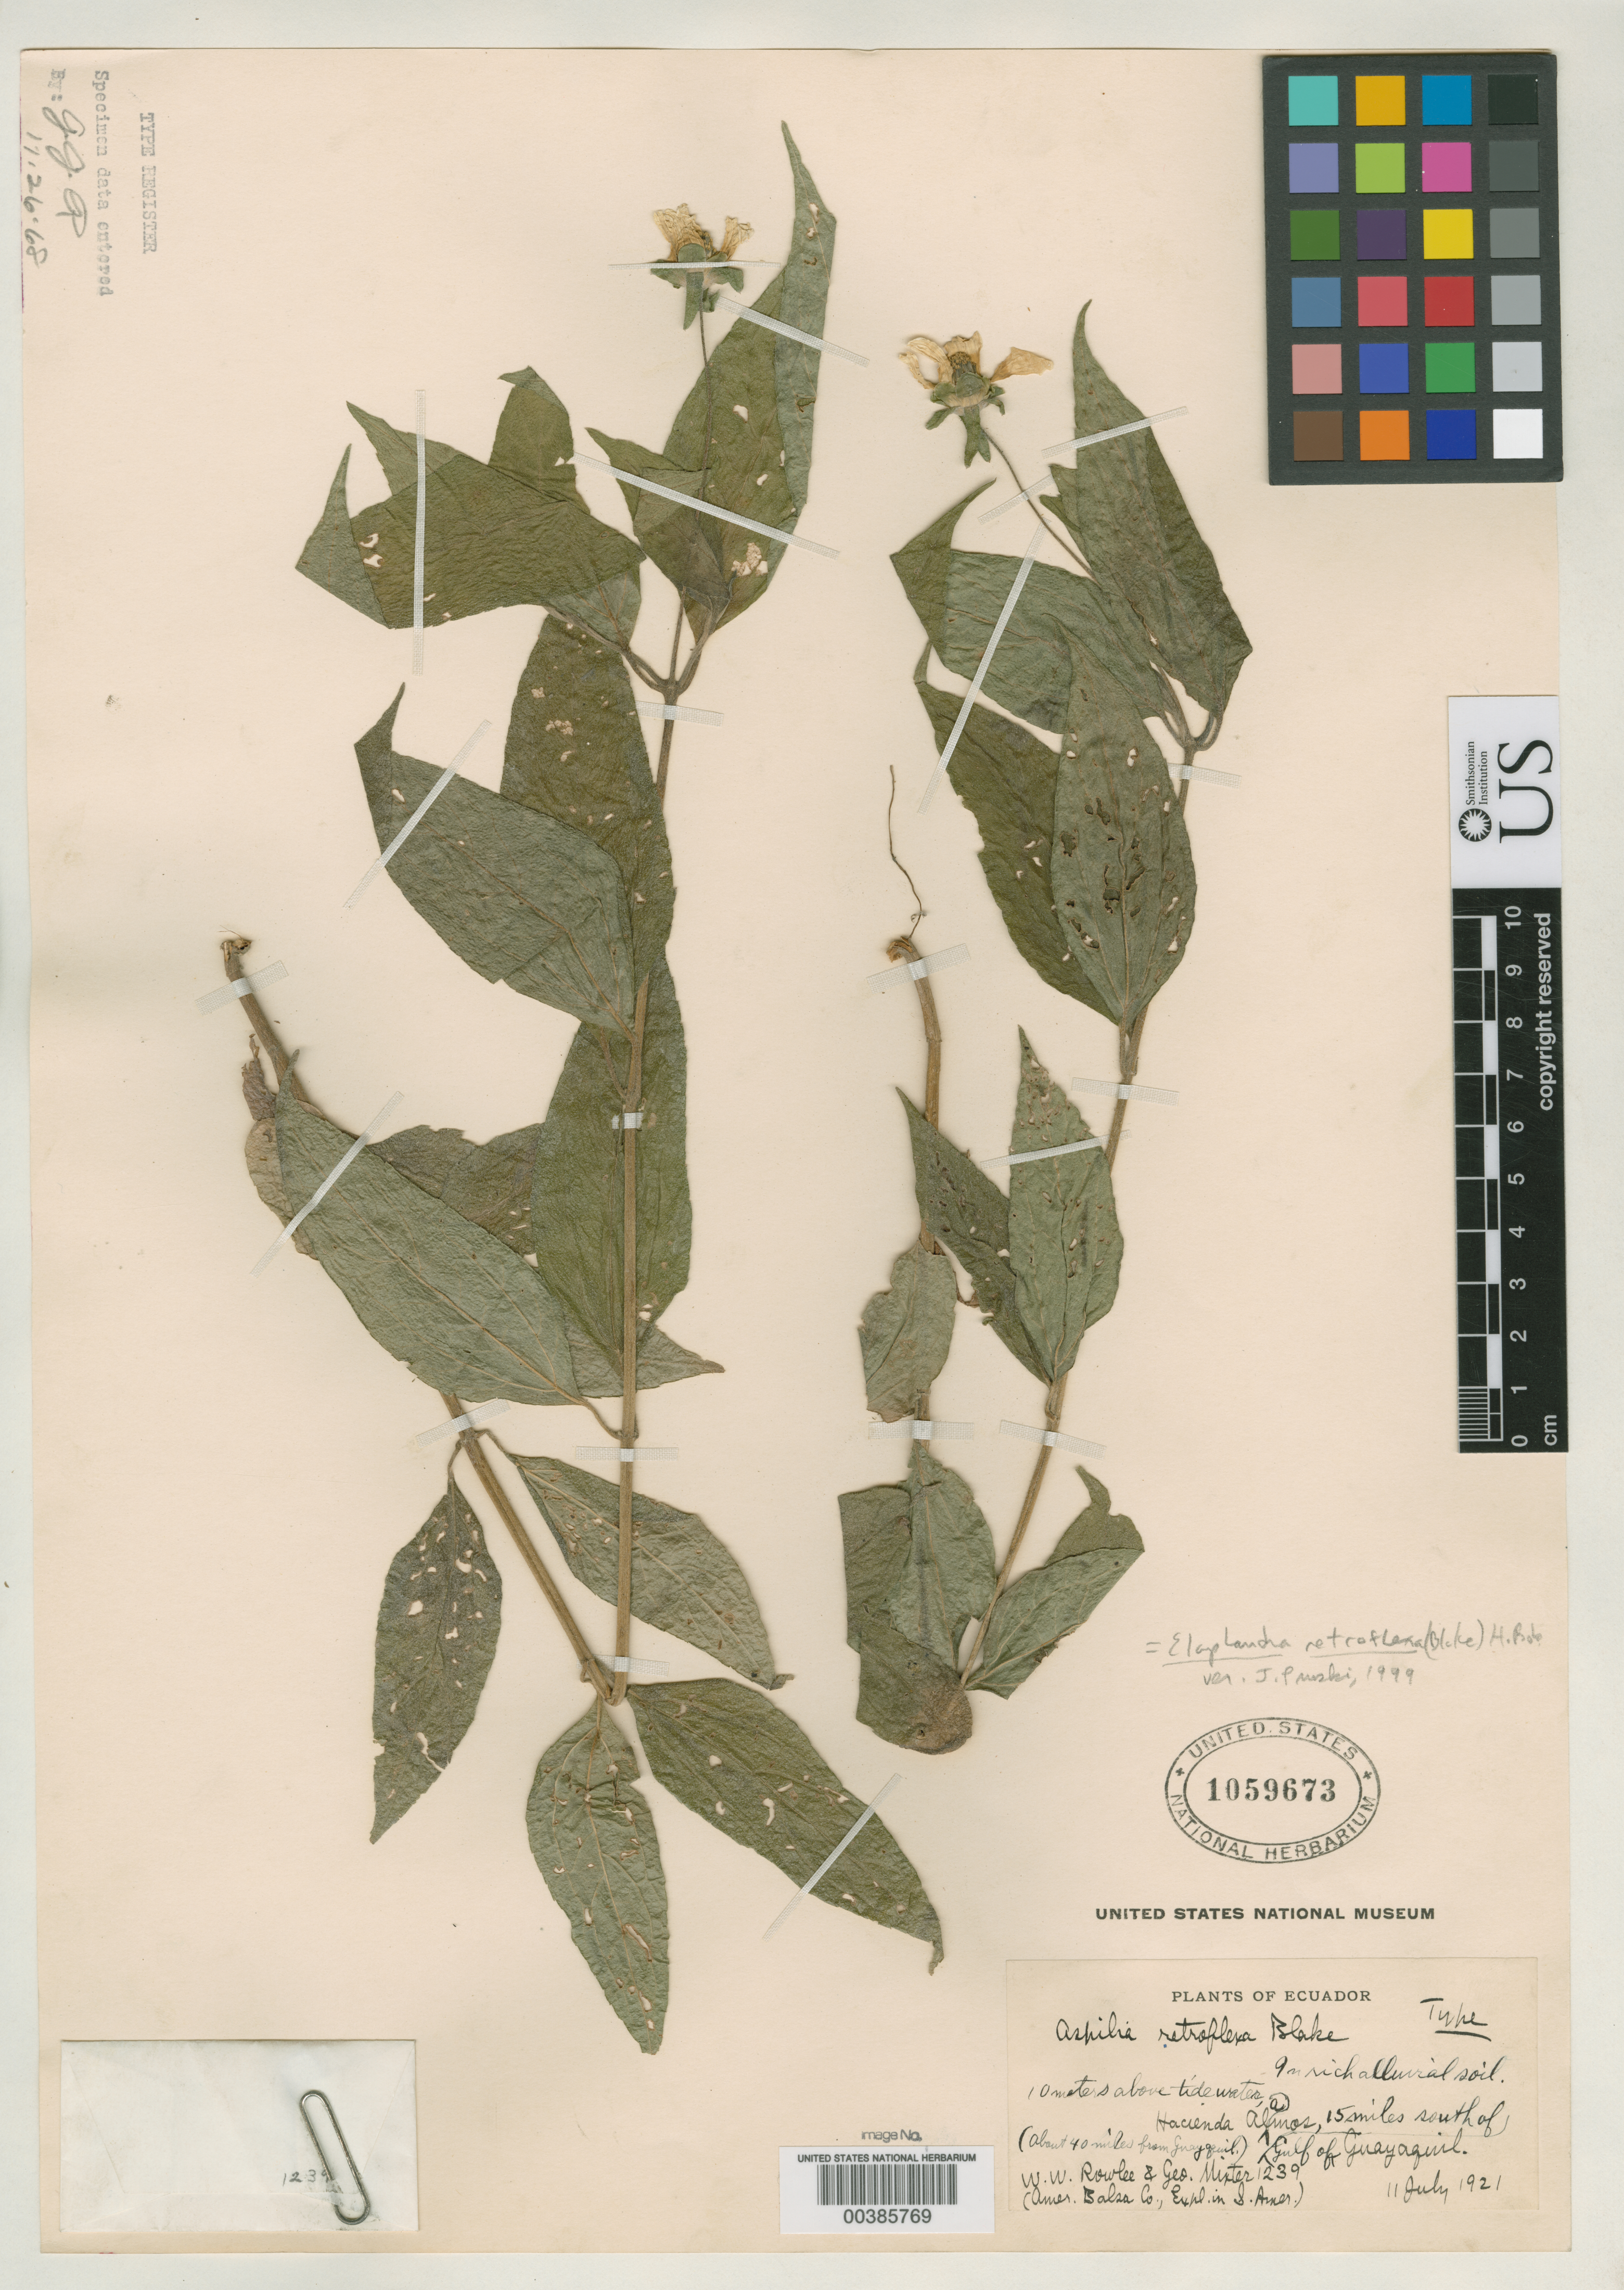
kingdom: Plantae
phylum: Tracheophyta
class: Magnoliopsida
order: Asterales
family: Asteraceae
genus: Aspilia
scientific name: Aspilia retroflexa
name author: S.F. Blake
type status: Holotype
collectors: W. W. Rowlee & G. Mixter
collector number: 1239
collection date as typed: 11 Jul 1921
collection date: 1921-07-11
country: Ecuador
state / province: Guayas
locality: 15 km S of Gulf of Guayaquil, ca. 40 mi from Guayaquil, Hacienda Alamos.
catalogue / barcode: US 1059673